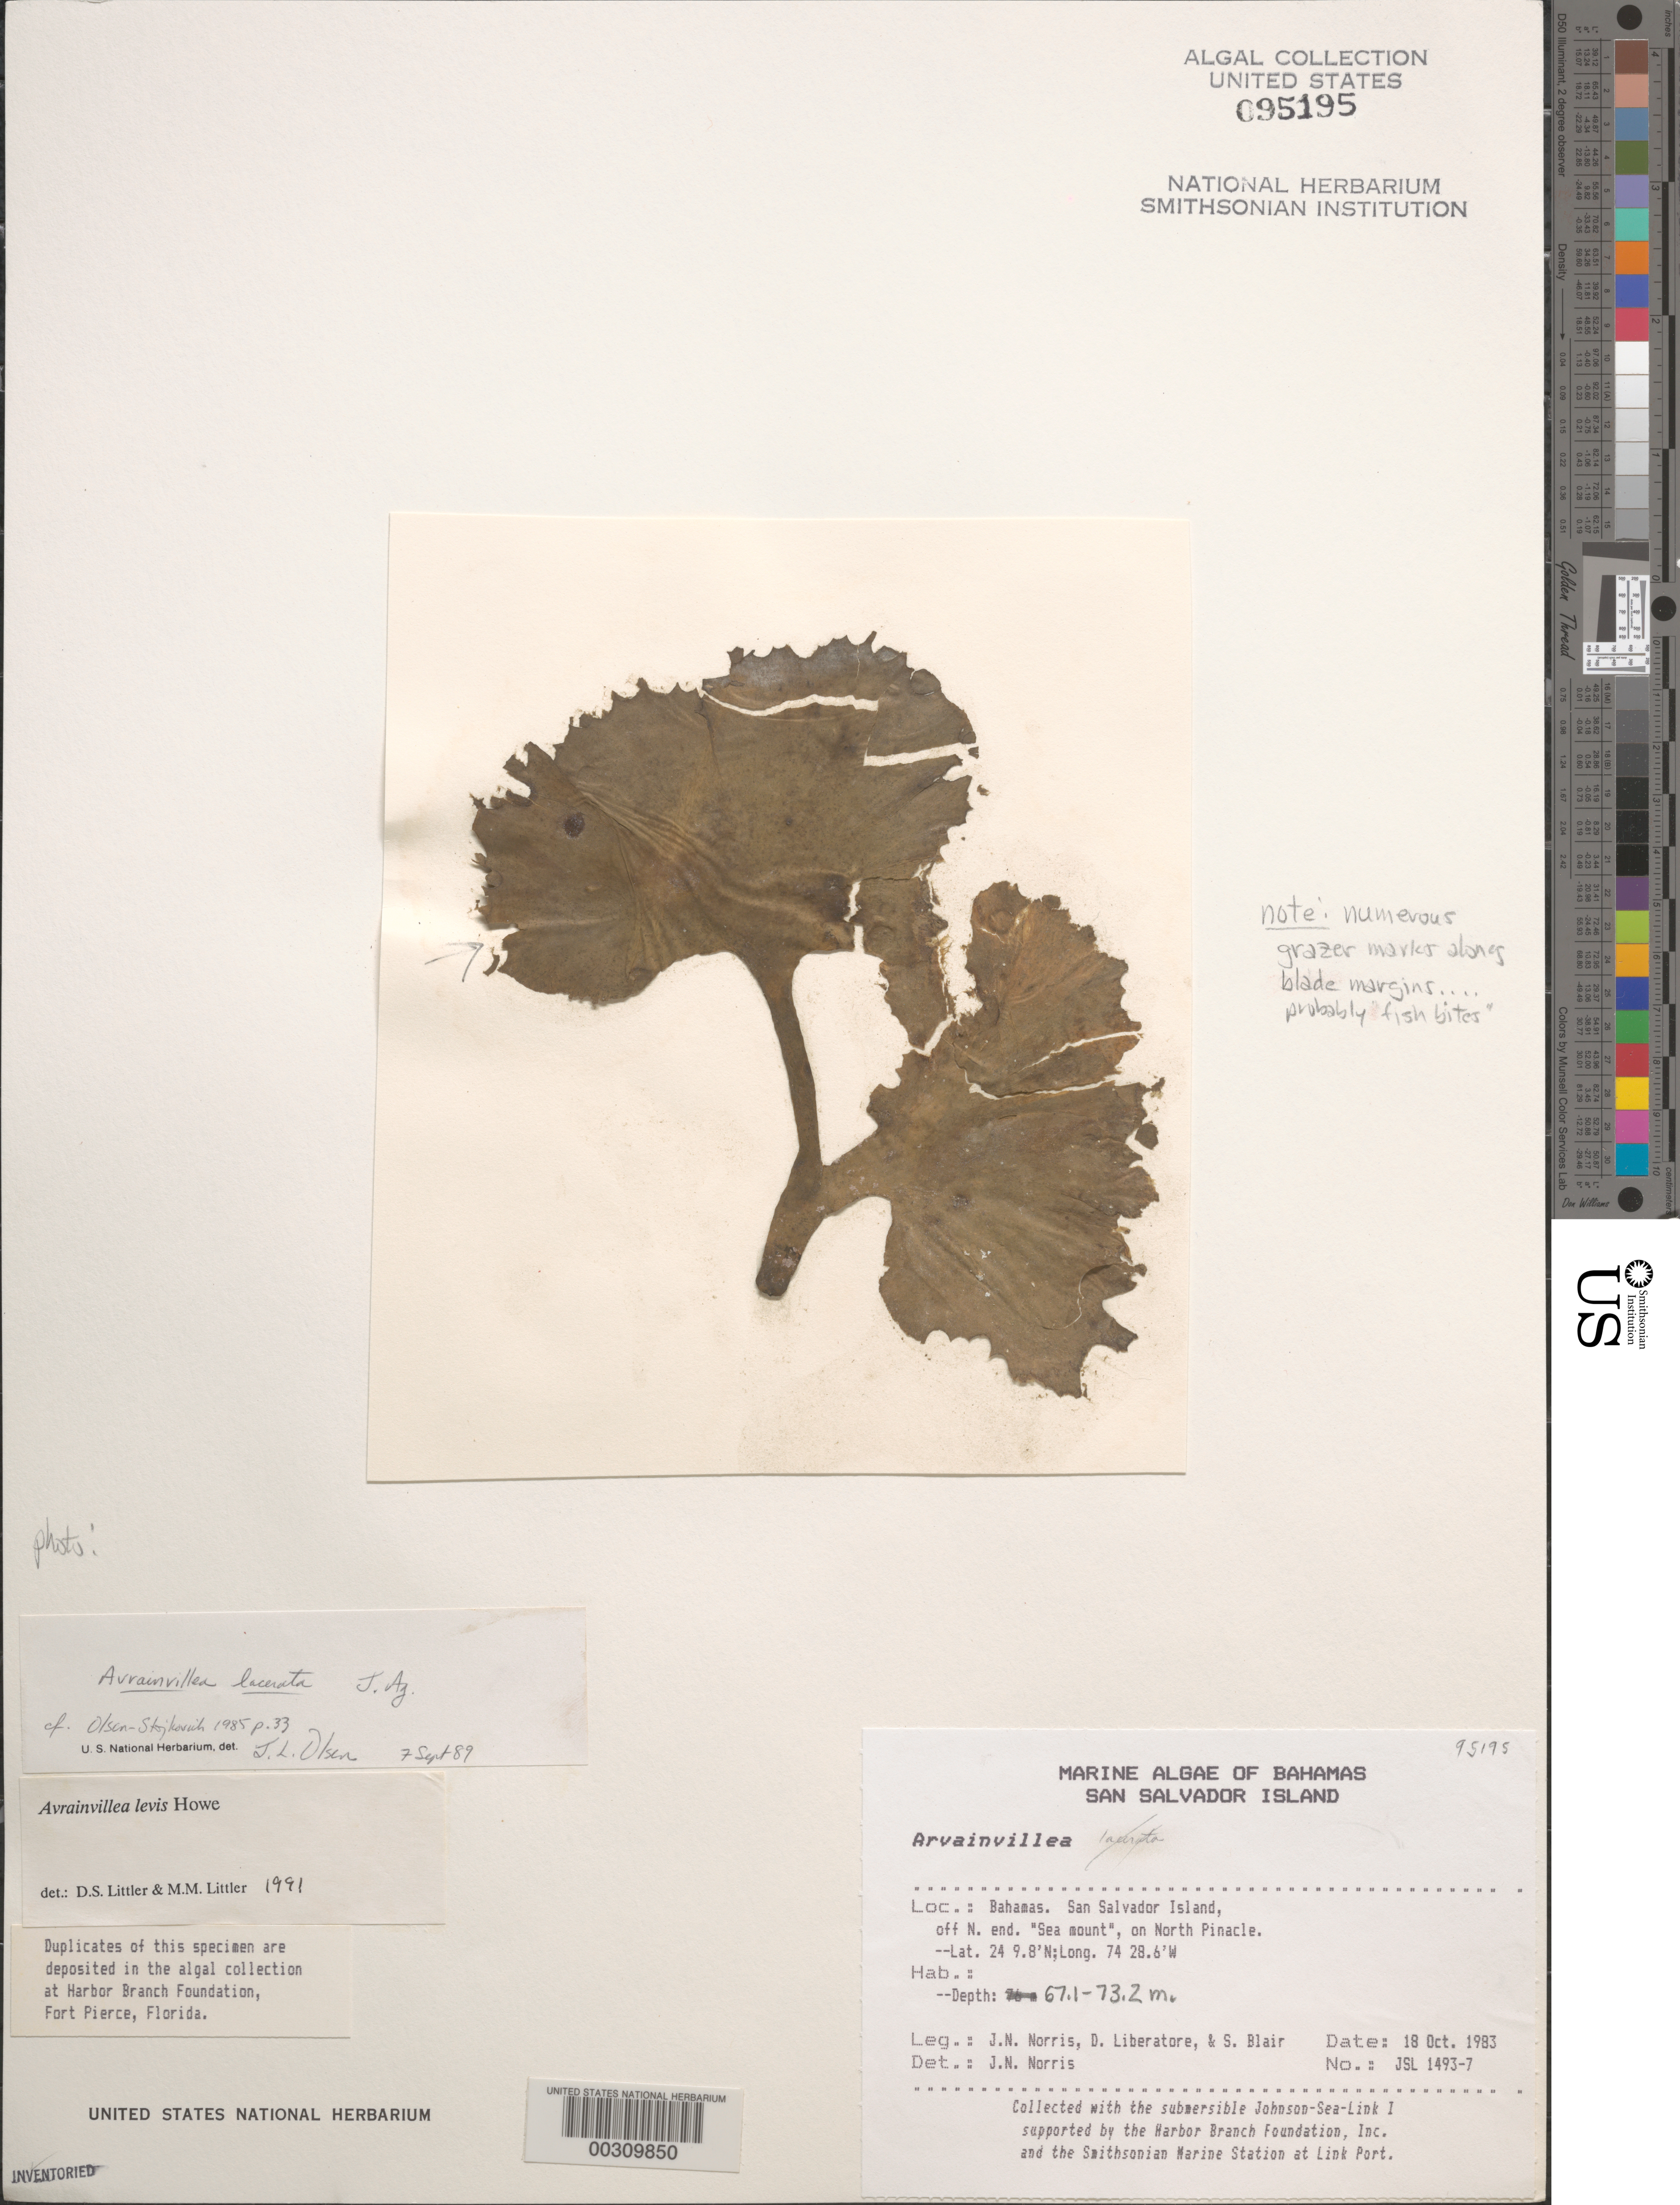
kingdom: Plantae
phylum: Chlorophyta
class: Ulvophyceae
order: Bryopsidales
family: Dichotomosiphonaceae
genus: Avrainvillea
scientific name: Avrainvillea levis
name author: M. Howe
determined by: Littler, D. S.; Littler, M. M.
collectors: J. N. Norris, D. Liberatore & S. M. Blair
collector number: JSL 1493-7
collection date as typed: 18 Oct 1983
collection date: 1983-10-18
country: Bahamas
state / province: San Salvador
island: San Salvador Island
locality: Sea mount, North Pinacle, off north end of San Salvador Island.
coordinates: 24º9.8'N, 74º28.6'W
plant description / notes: Johnson Sea Link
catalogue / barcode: US 95195